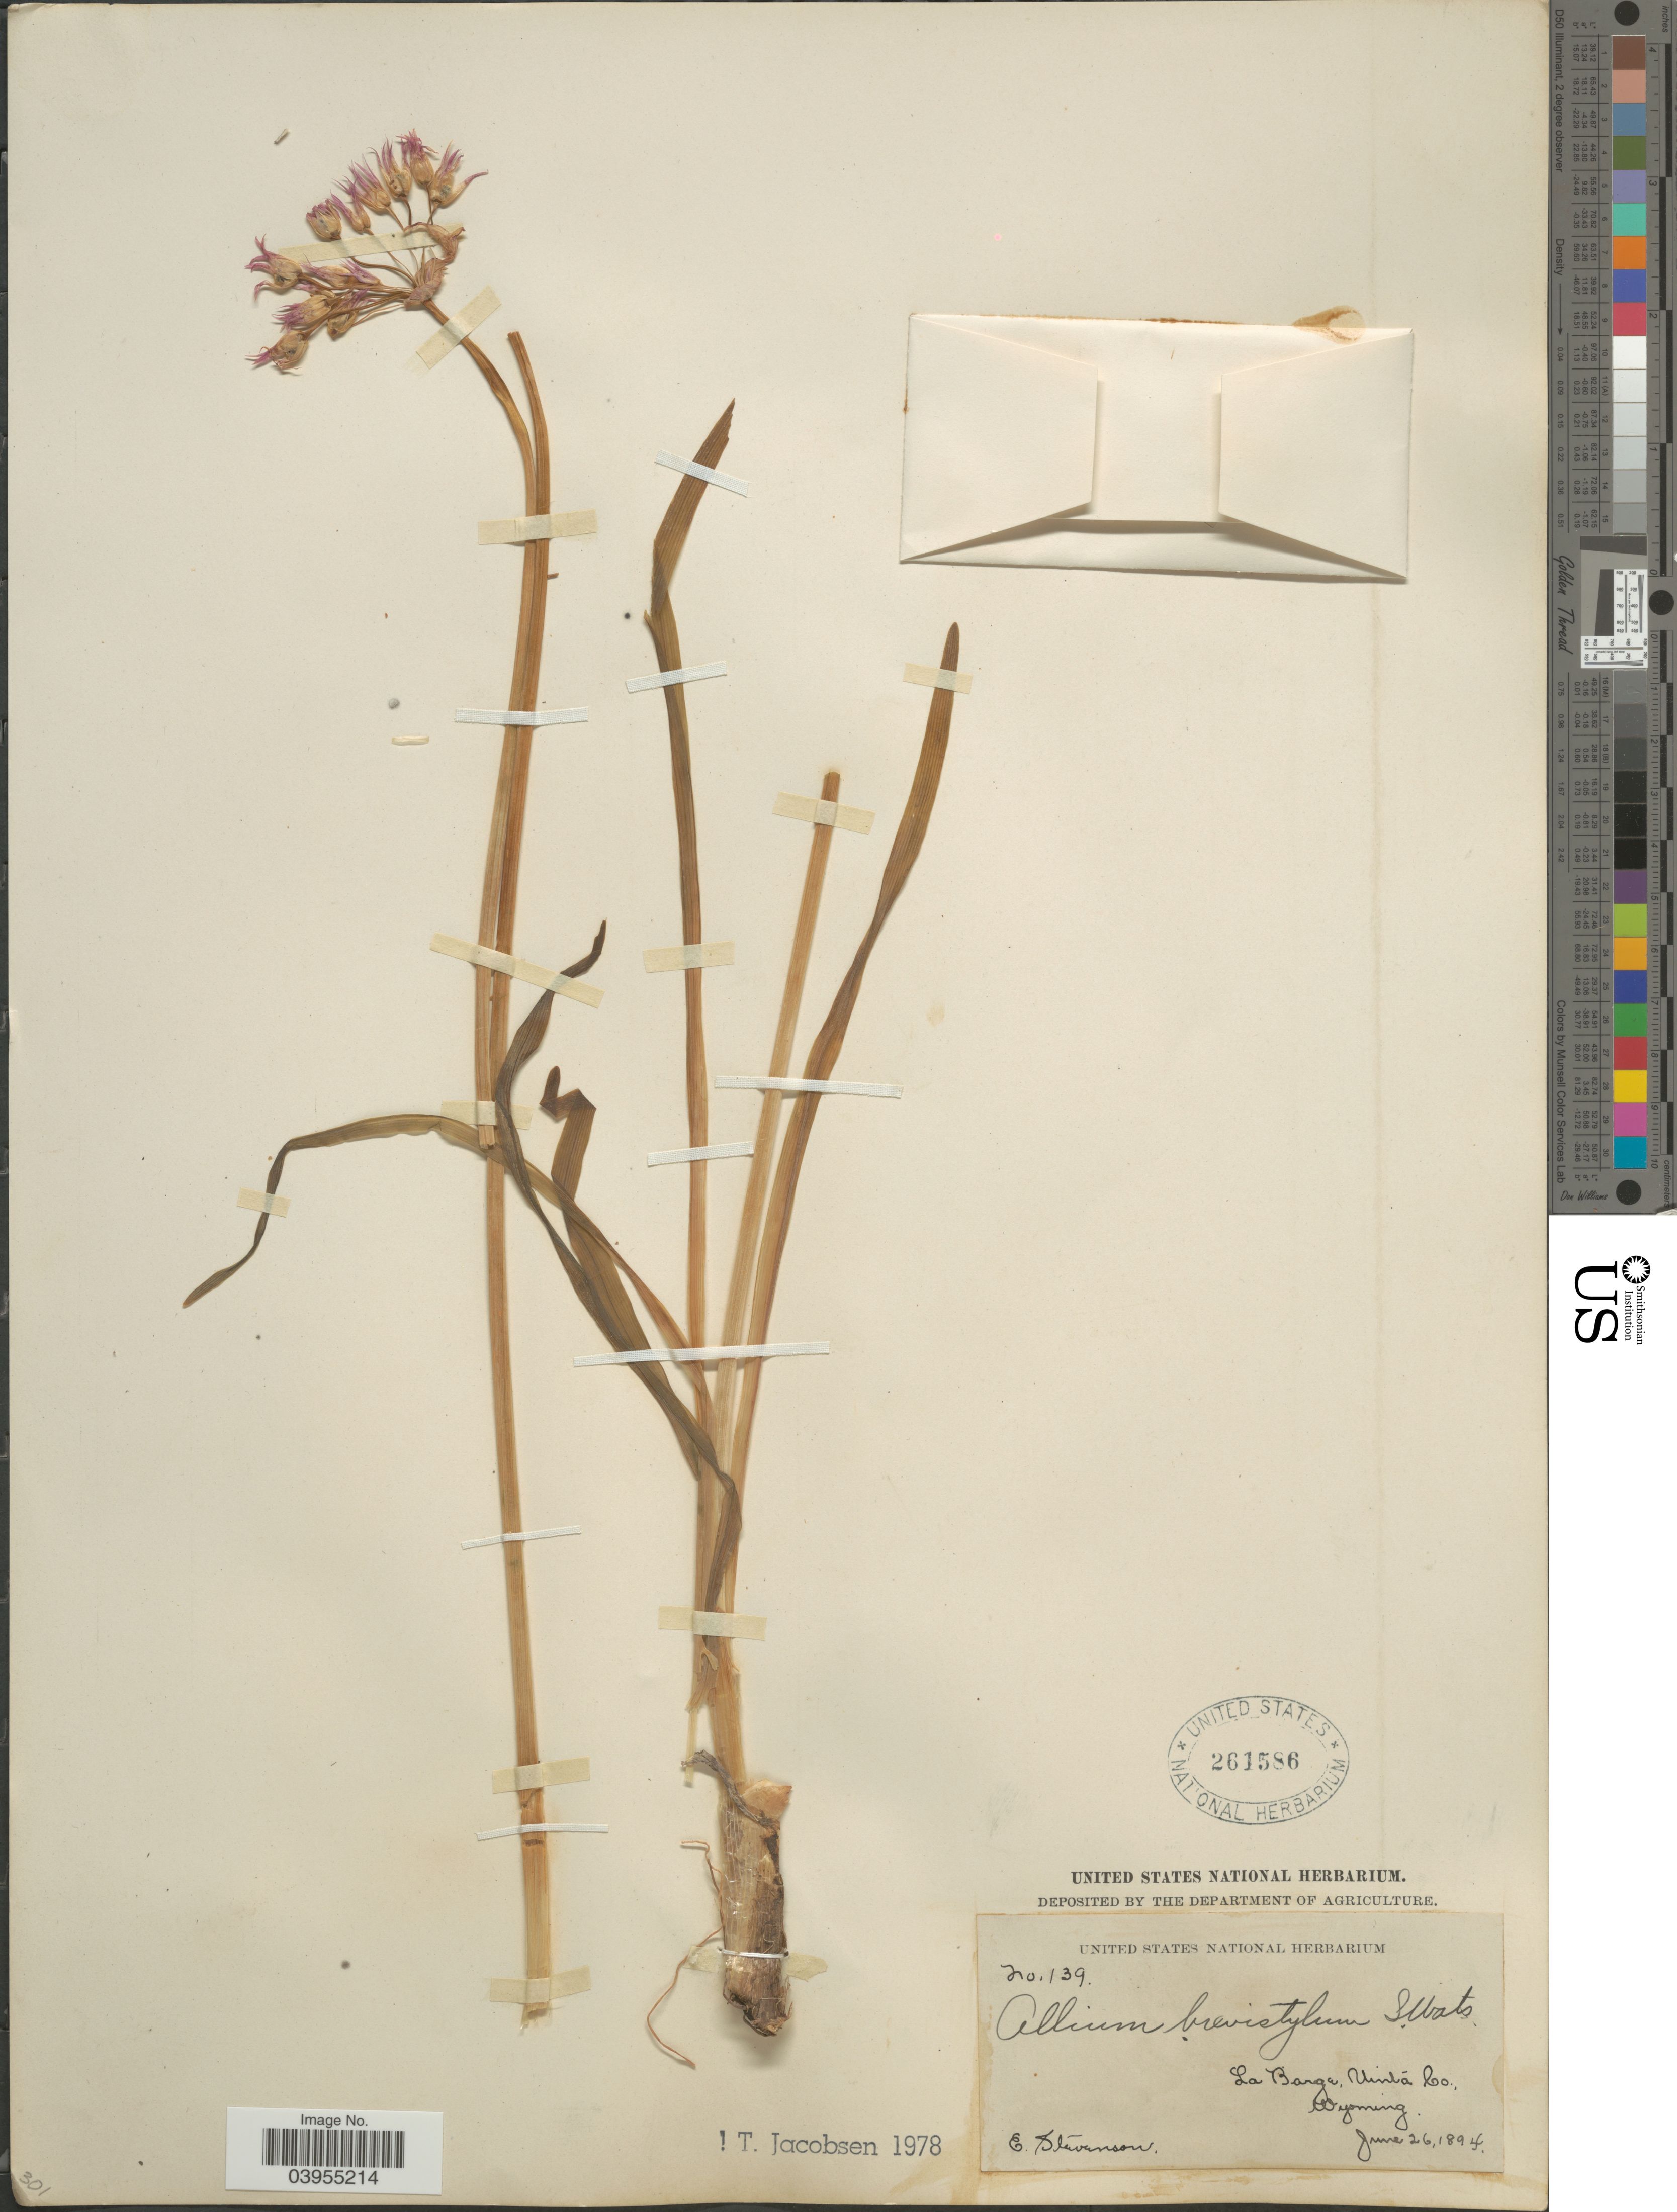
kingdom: Plantae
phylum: Tracheophyta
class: Liliopsida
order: Asparagales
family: Amaryllidaceae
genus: Allium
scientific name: Allium brevistylum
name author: S. Watson in C. King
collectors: E. Stevenson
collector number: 139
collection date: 1894-06-26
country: United States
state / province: Wyoming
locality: La Barge, Uinta Co.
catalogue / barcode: US 261586